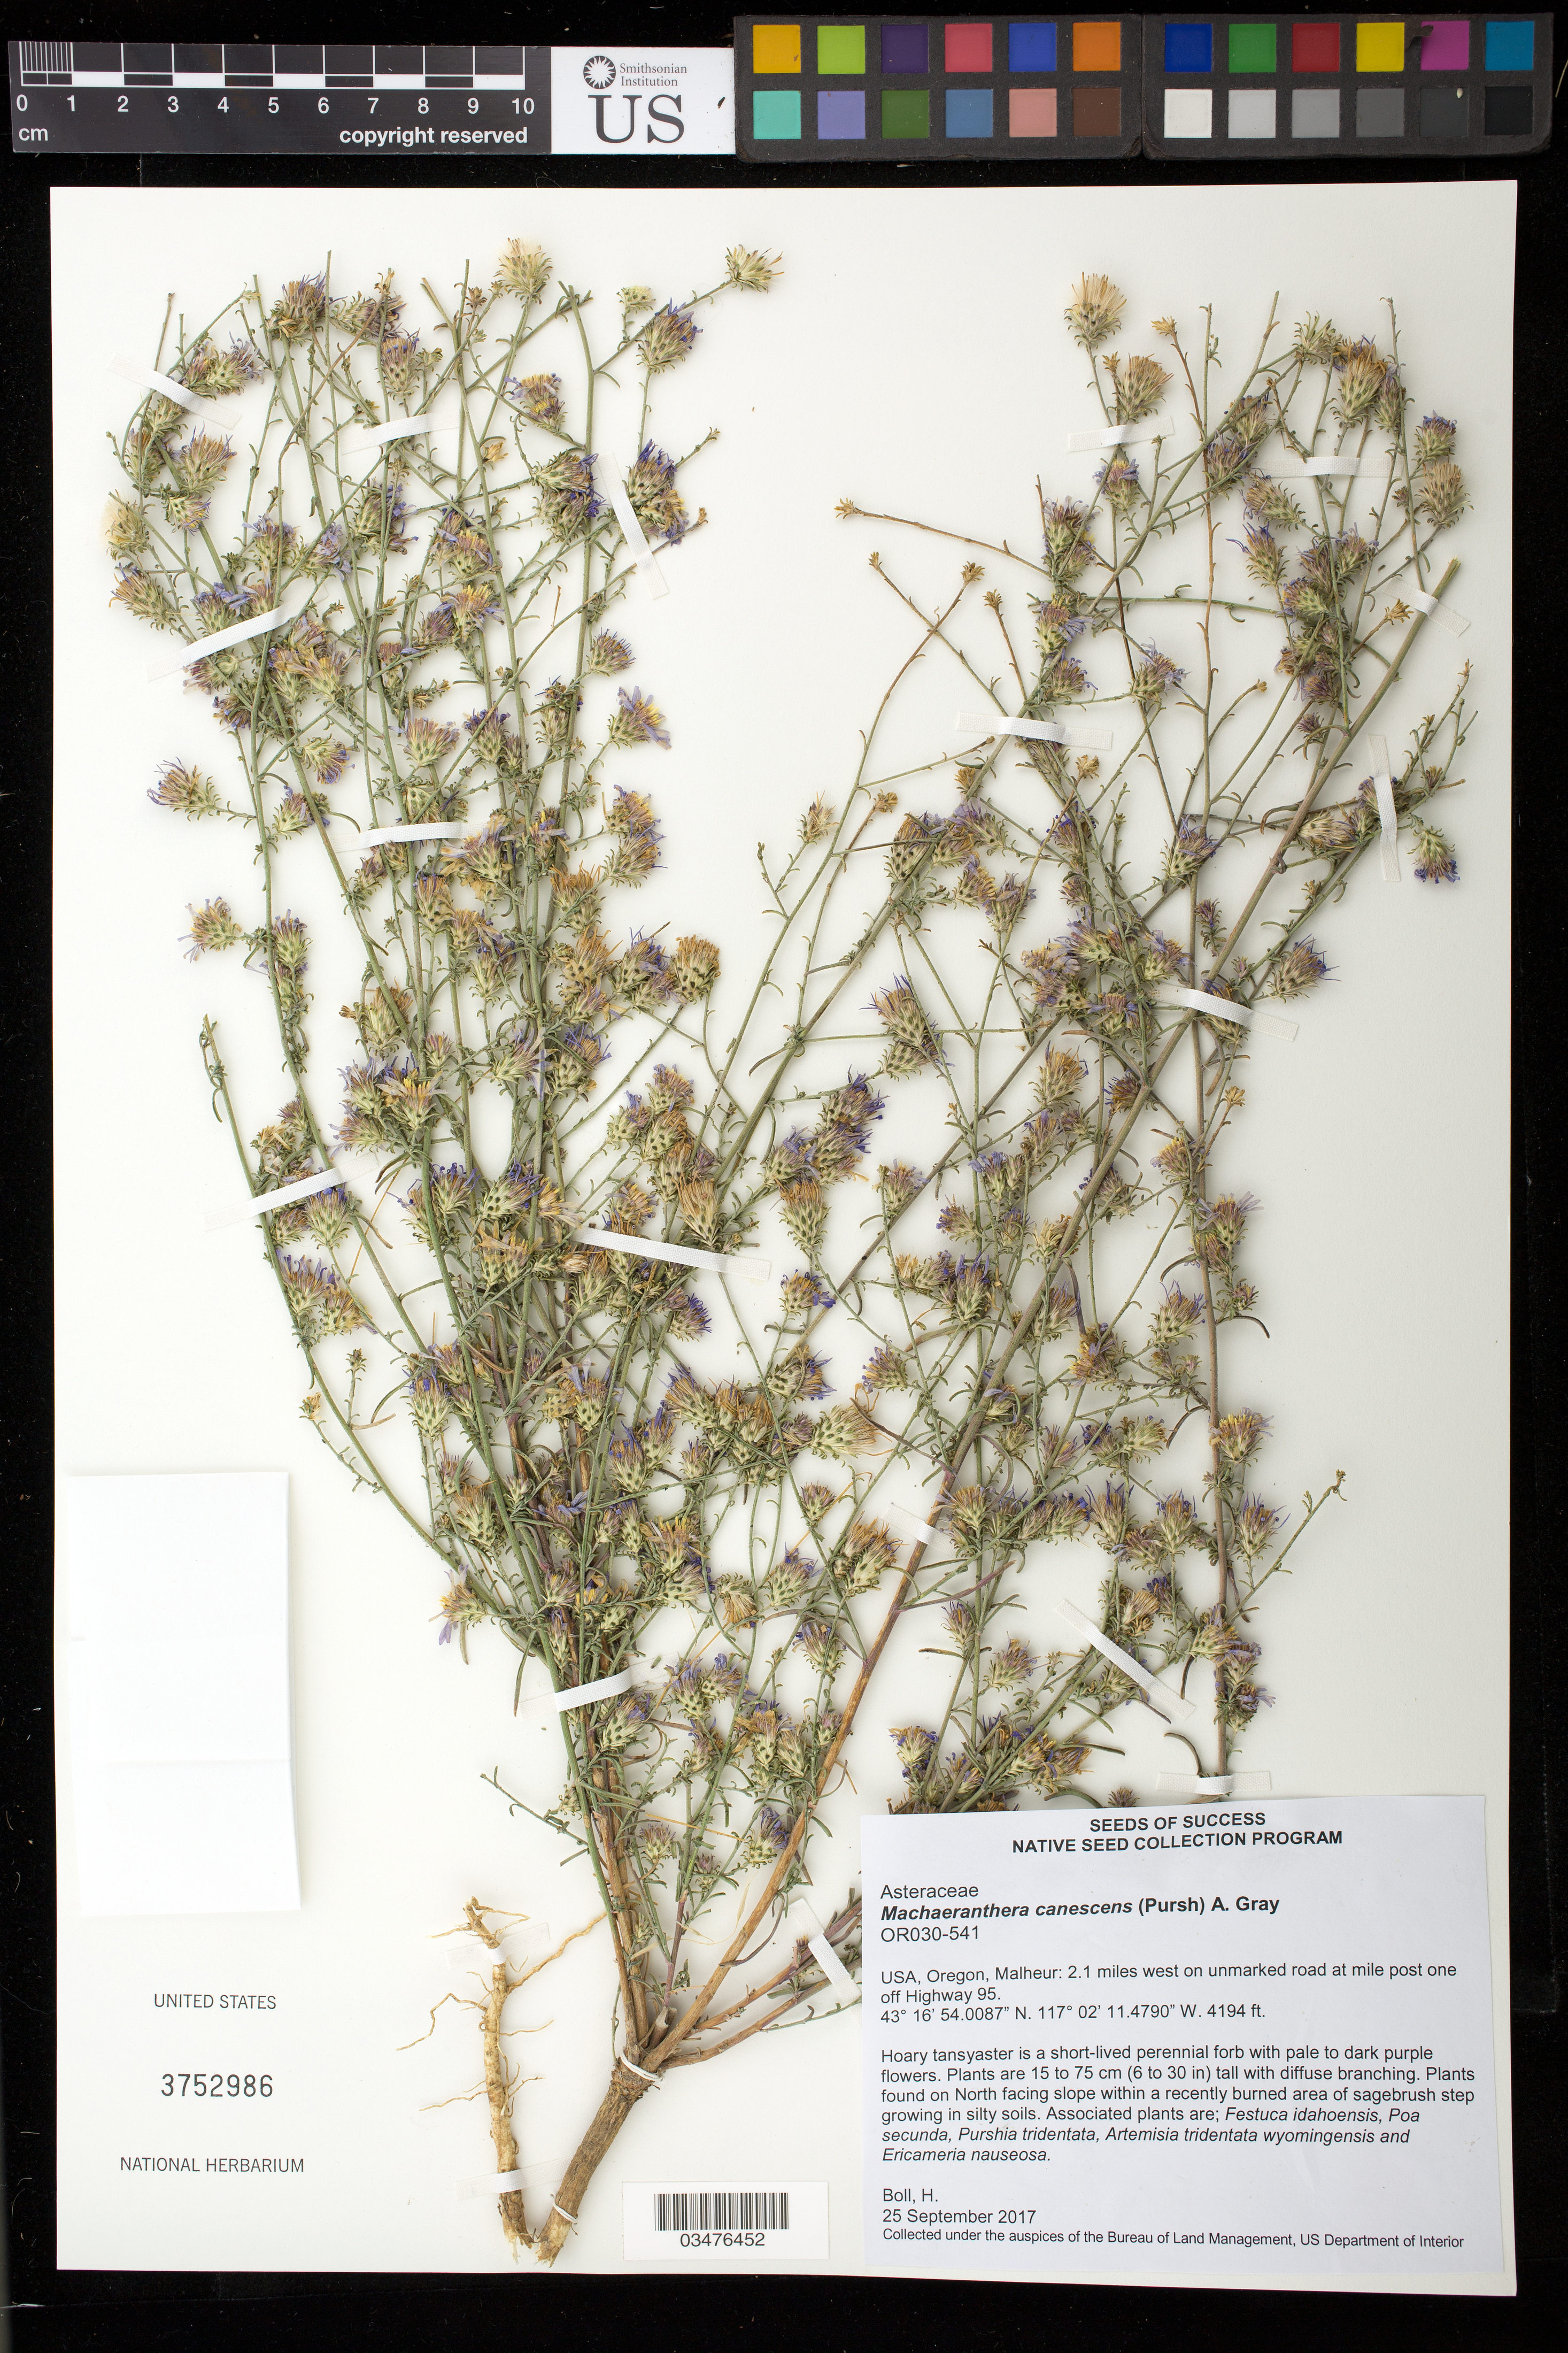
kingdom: Plantae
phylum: Tracheophyta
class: Magnoliopsida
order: Asterales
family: Asteraceae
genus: Machaeranthera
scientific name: Machaeranthera canescens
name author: (Pursh) A. Gray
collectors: H. Boll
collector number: OR030-541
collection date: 2017-09-25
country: United States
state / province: Oregon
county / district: Malheur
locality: Jordan Valley, 2.1 mi. W on unmarked road at Mile Post 1 off Hwy 95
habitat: Site is on a recently burned North facing hillslope in a sagebrush grassland ecosystem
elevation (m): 1278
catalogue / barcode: US 3752986